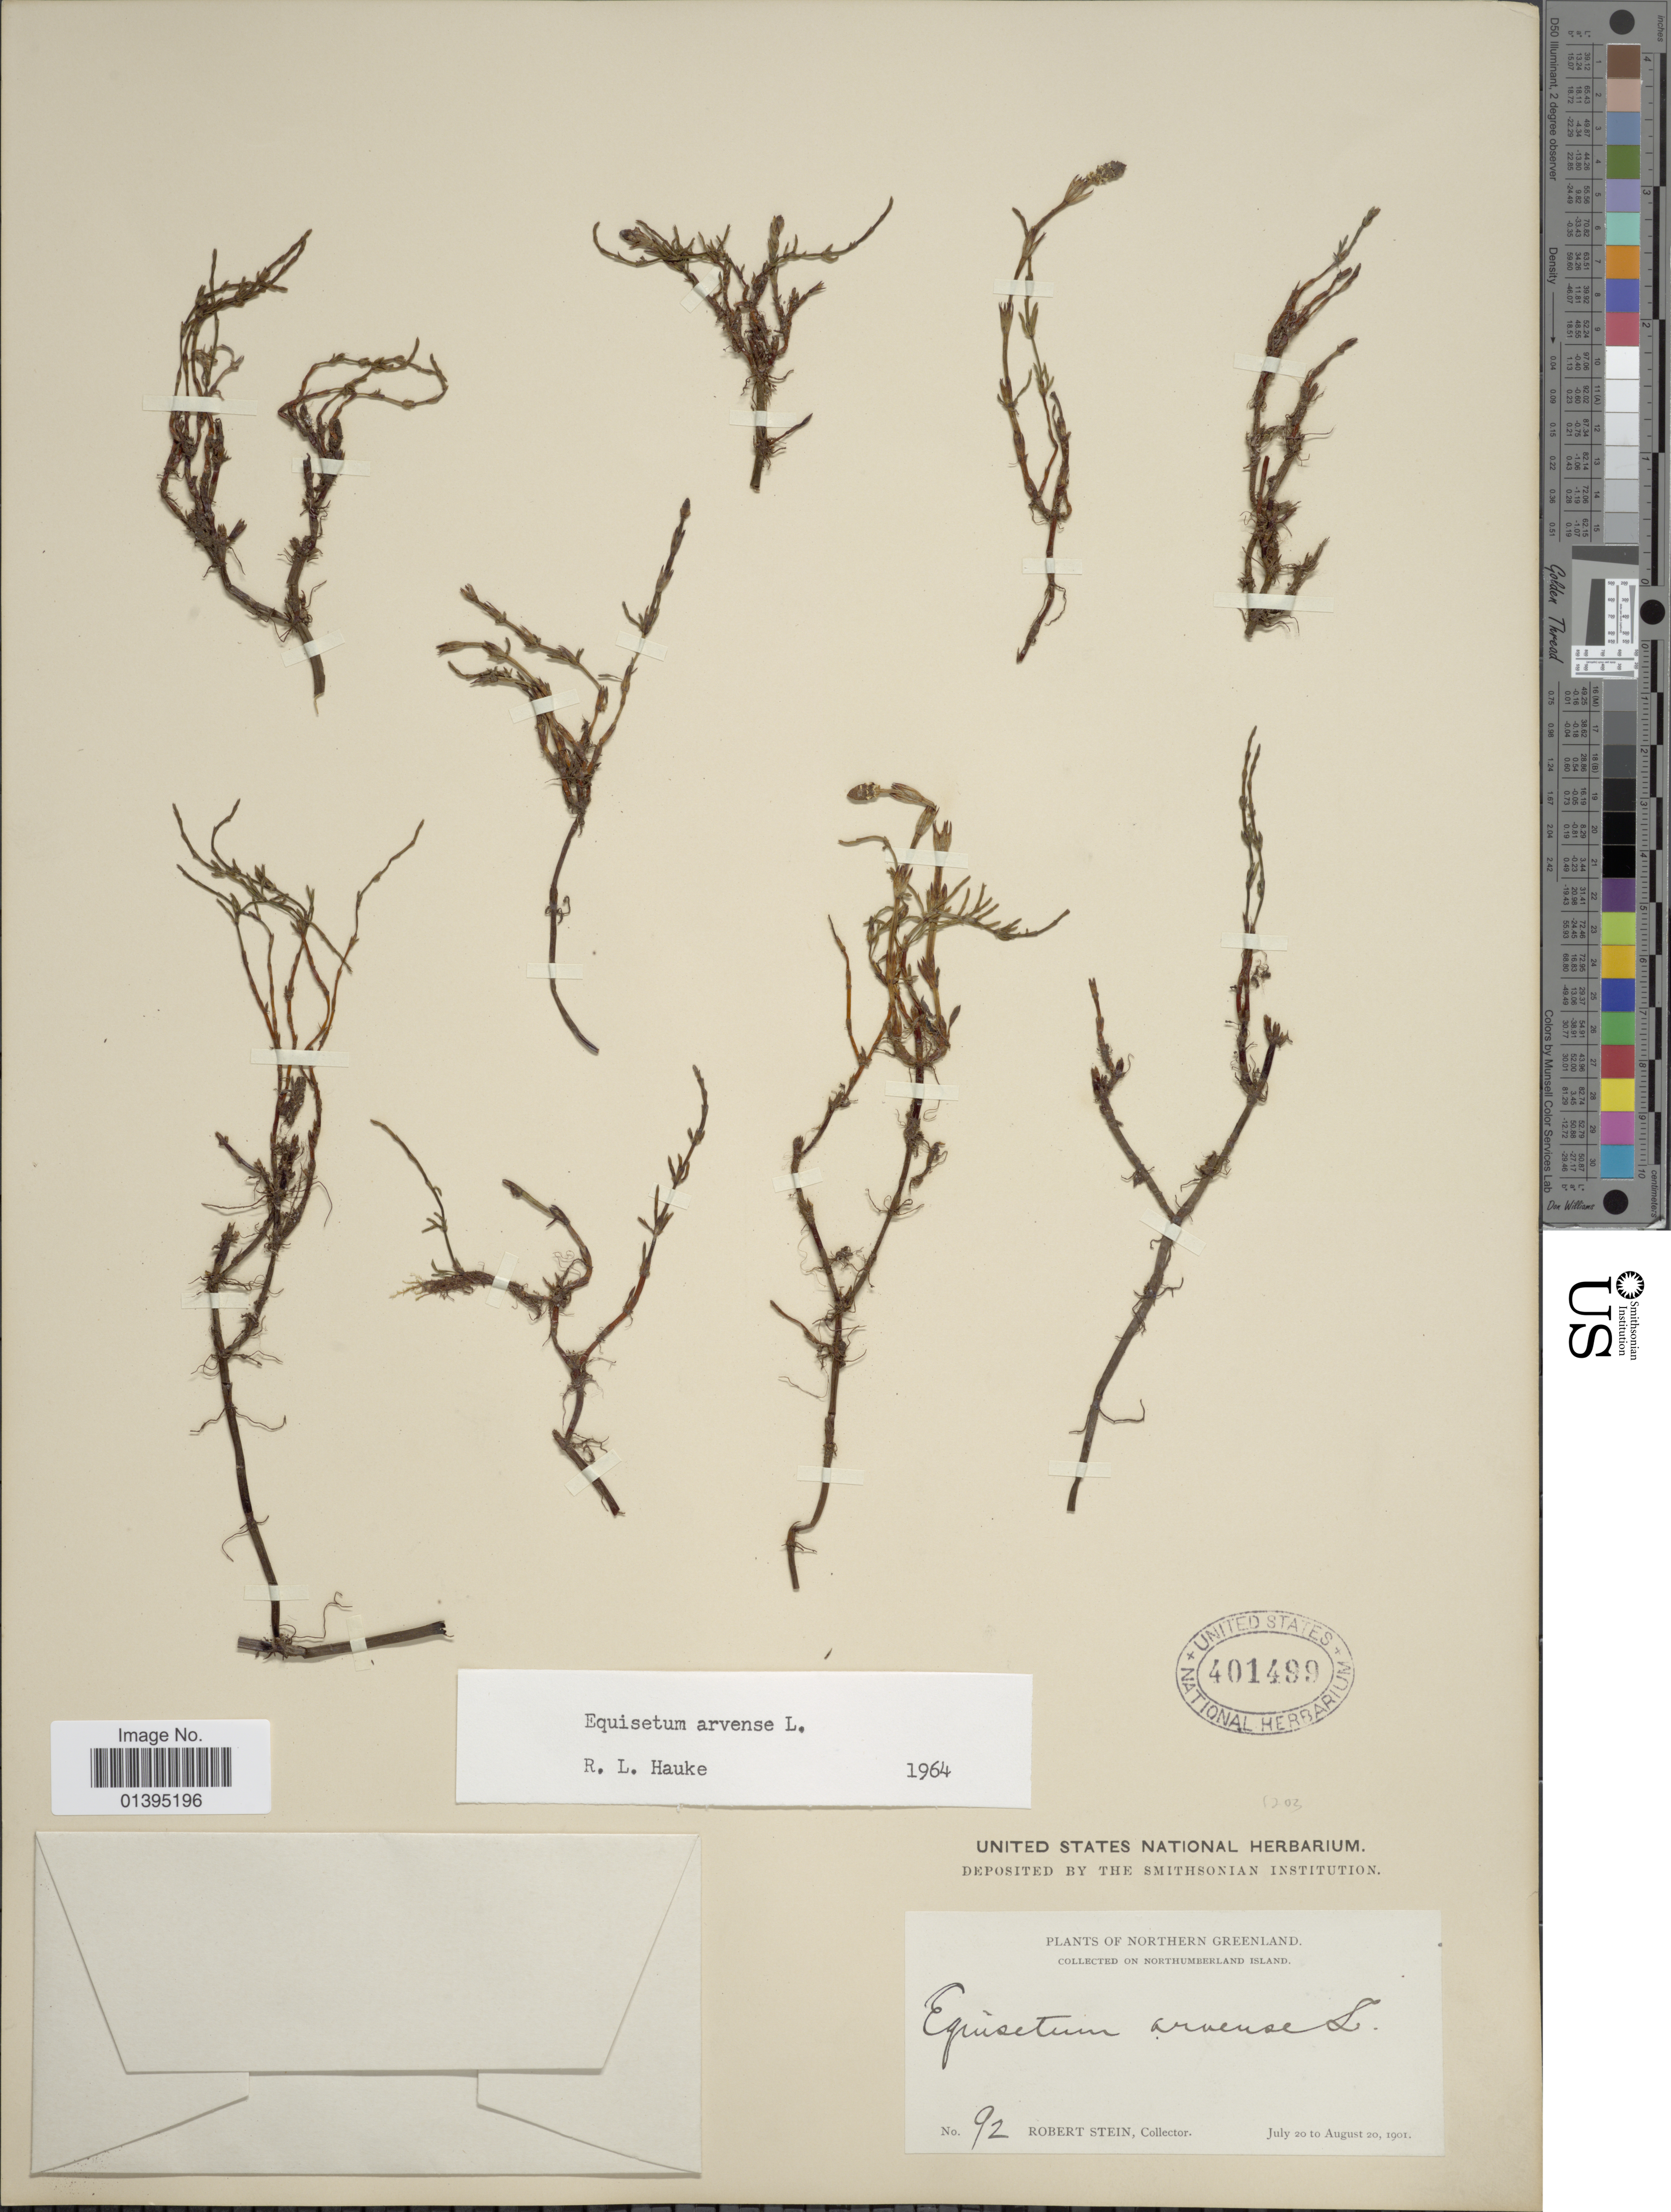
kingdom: Plantae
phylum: Tracheophyta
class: Polypodiopsida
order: Equisetales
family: Equisetaceae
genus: Equisetum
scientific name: Equisetum arvense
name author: L.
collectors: R. Stein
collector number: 92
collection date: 1901-07-20/1901-08-20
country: Greenland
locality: Northern Greenland, Northumberland Island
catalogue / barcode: US 401499